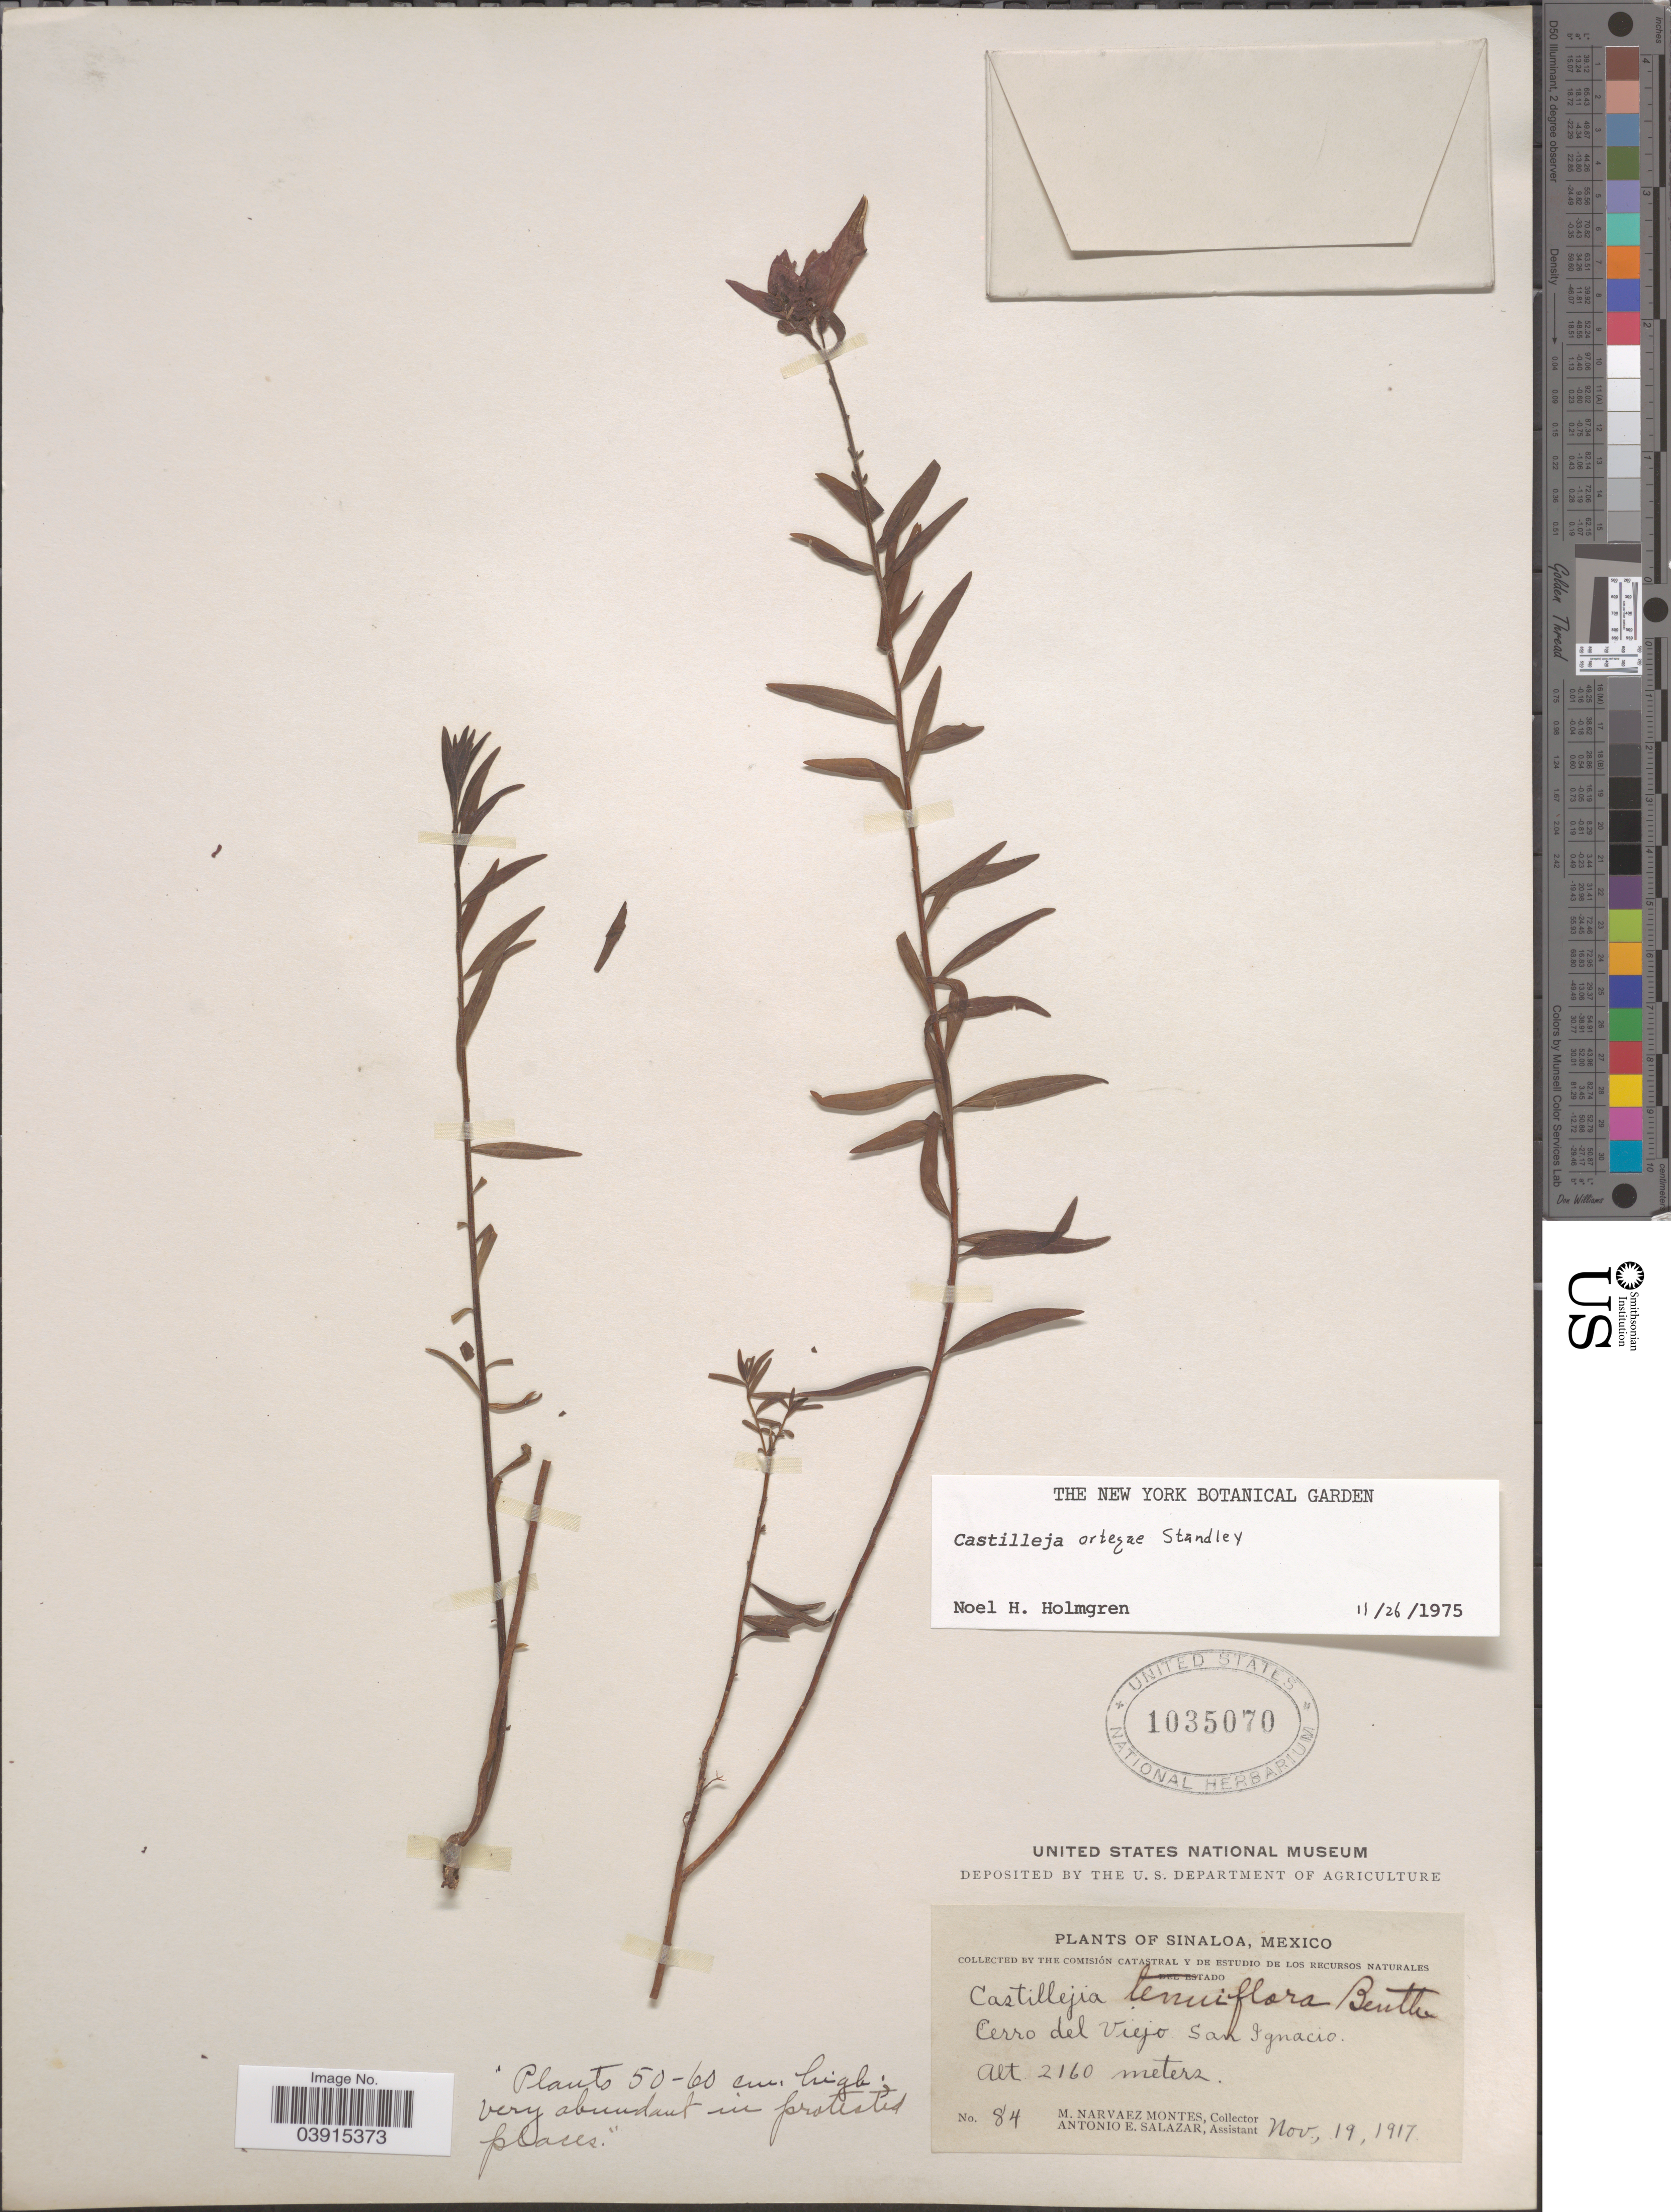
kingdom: Plantae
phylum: Tracheophyta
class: Magnoliopsida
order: Lamiales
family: Orobanchaceae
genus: Castilleja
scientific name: Castilleja ortegae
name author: Standl.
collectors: M. Narvaez-Montes & A. E. Salazar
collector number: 84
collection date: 1917-11-19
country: Mexico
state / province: Sinaloa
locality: Cerro del Viejo San Ignacio.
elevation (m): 2160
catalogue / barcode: US 1035070